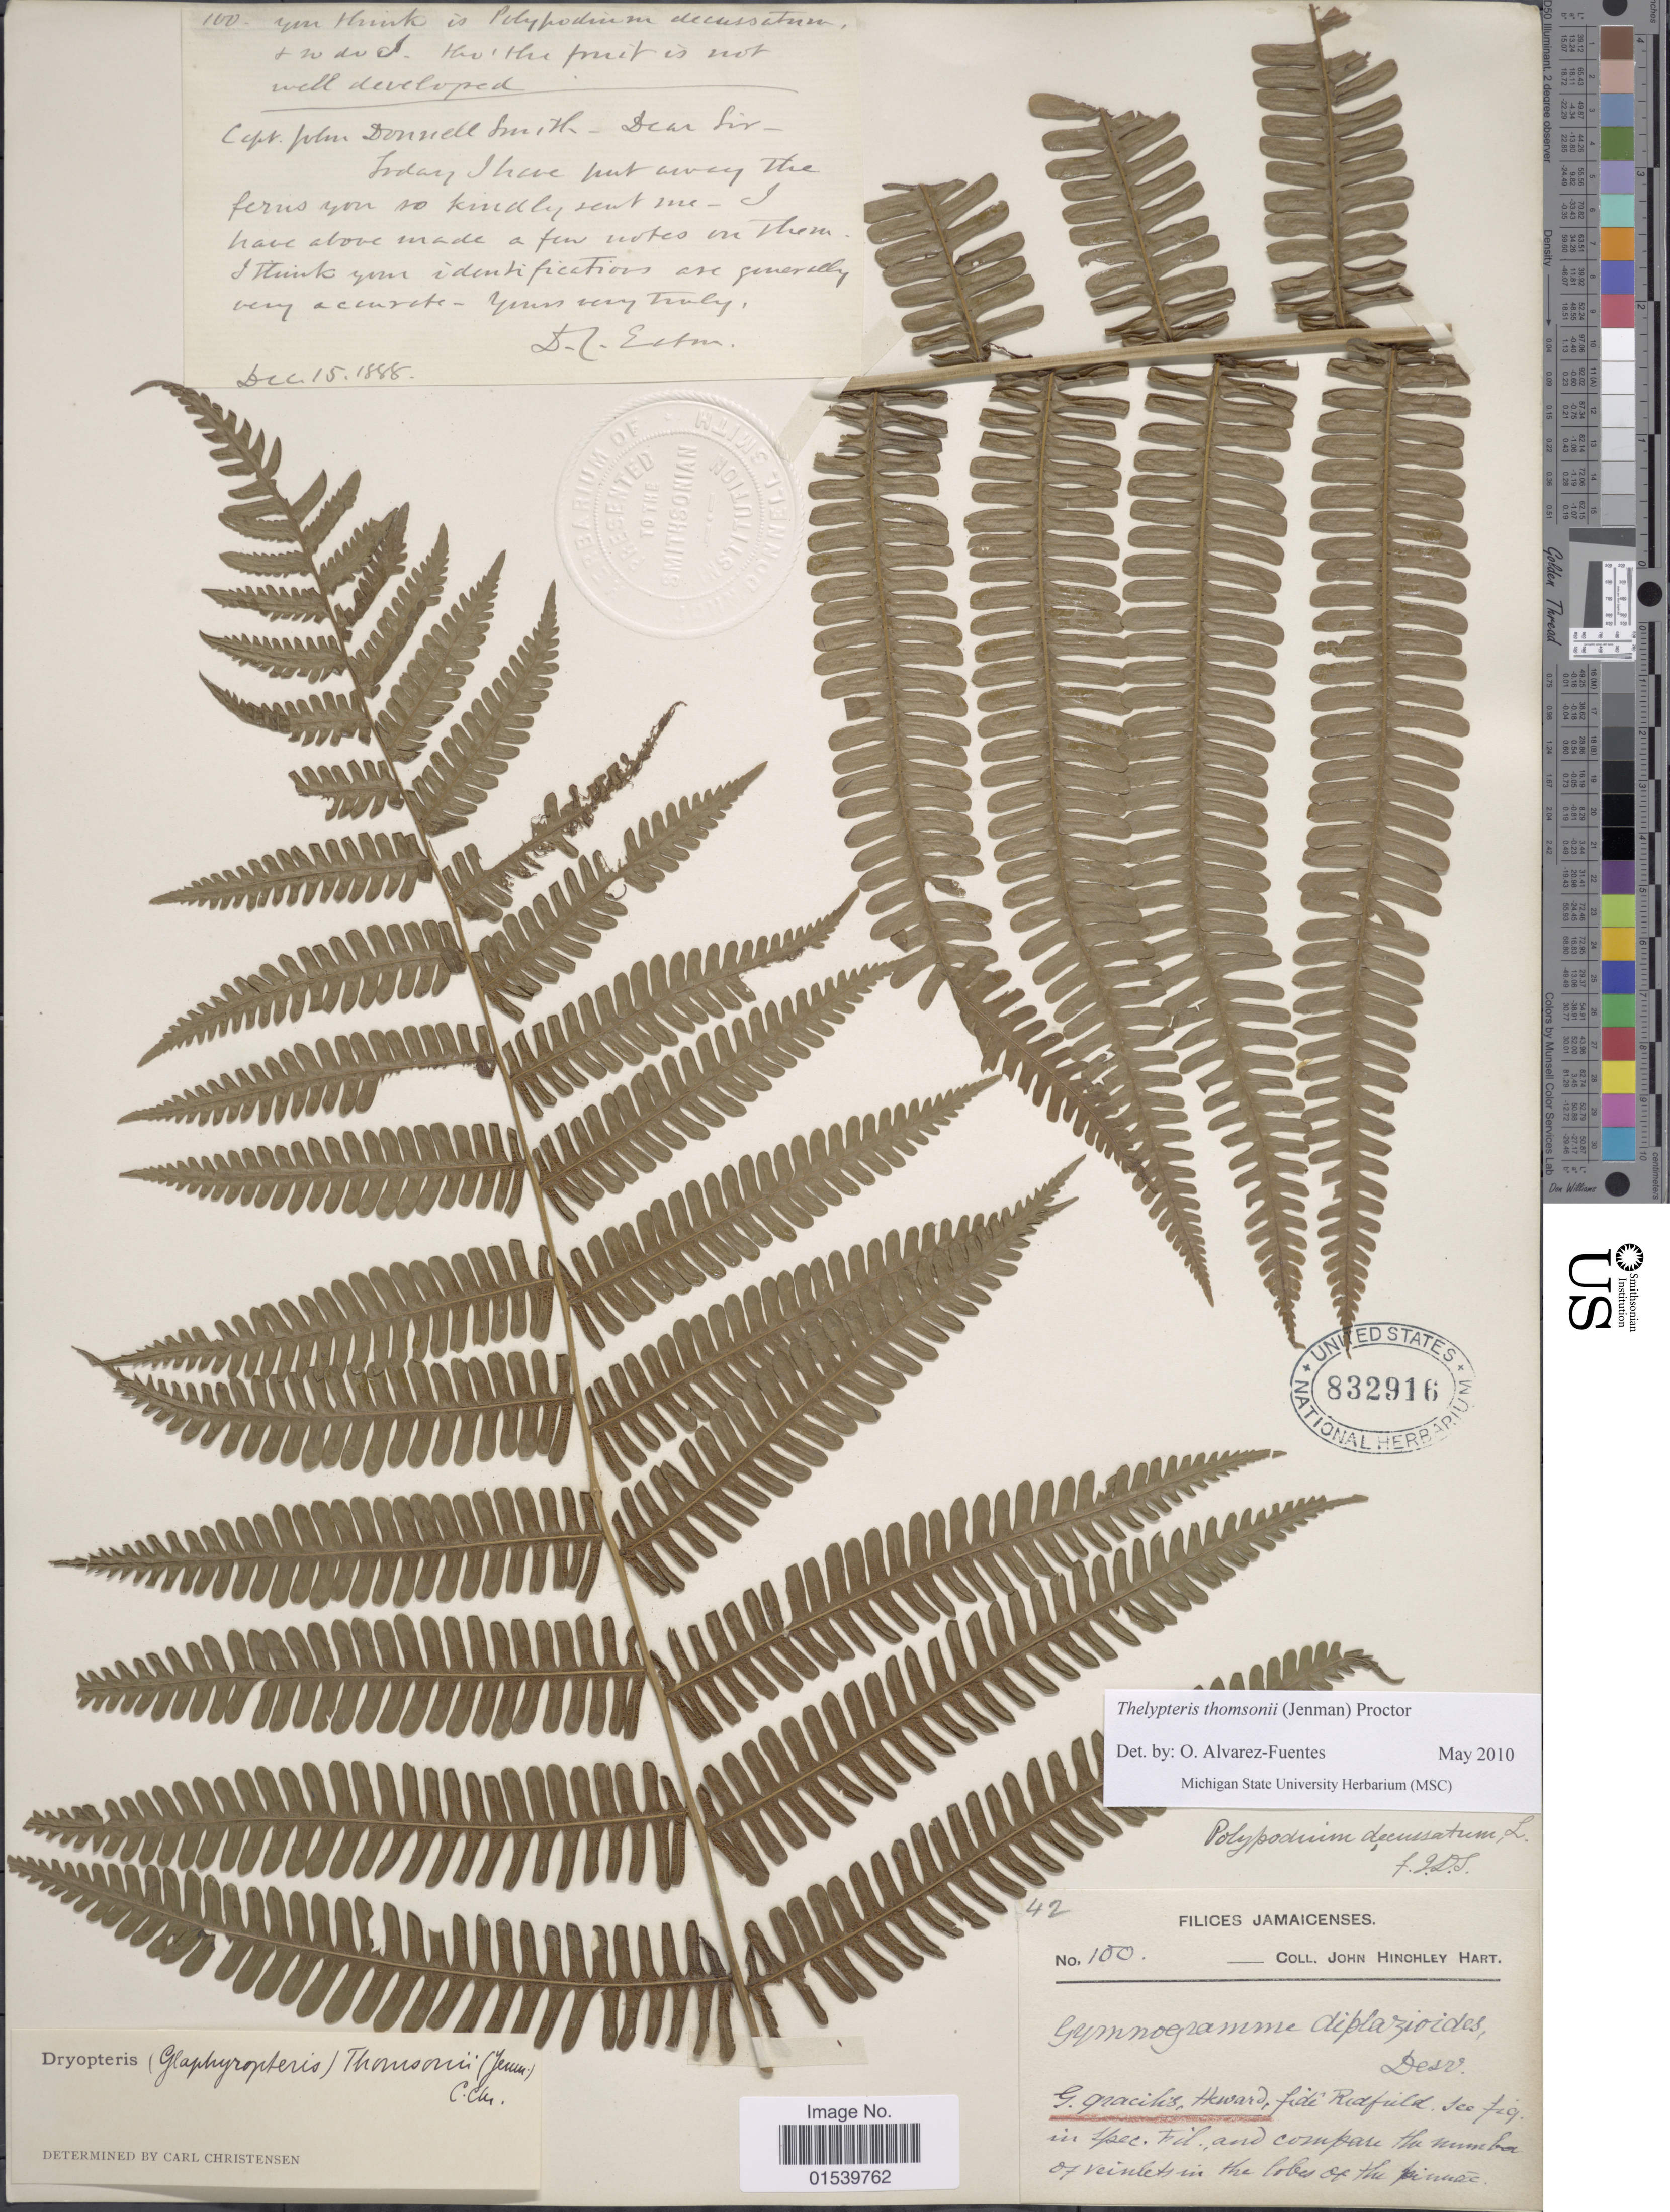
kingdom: Plantae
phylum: Tracheophyta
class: Polypodiopsida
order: Polypodiales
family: Thelypteridaceae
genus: Amauropelta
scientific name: Amauropelta thomsonii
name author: (Jenman) Pic. Serm.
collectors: J. H. Hart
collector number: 100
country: Jamaica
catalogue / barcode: US 832916